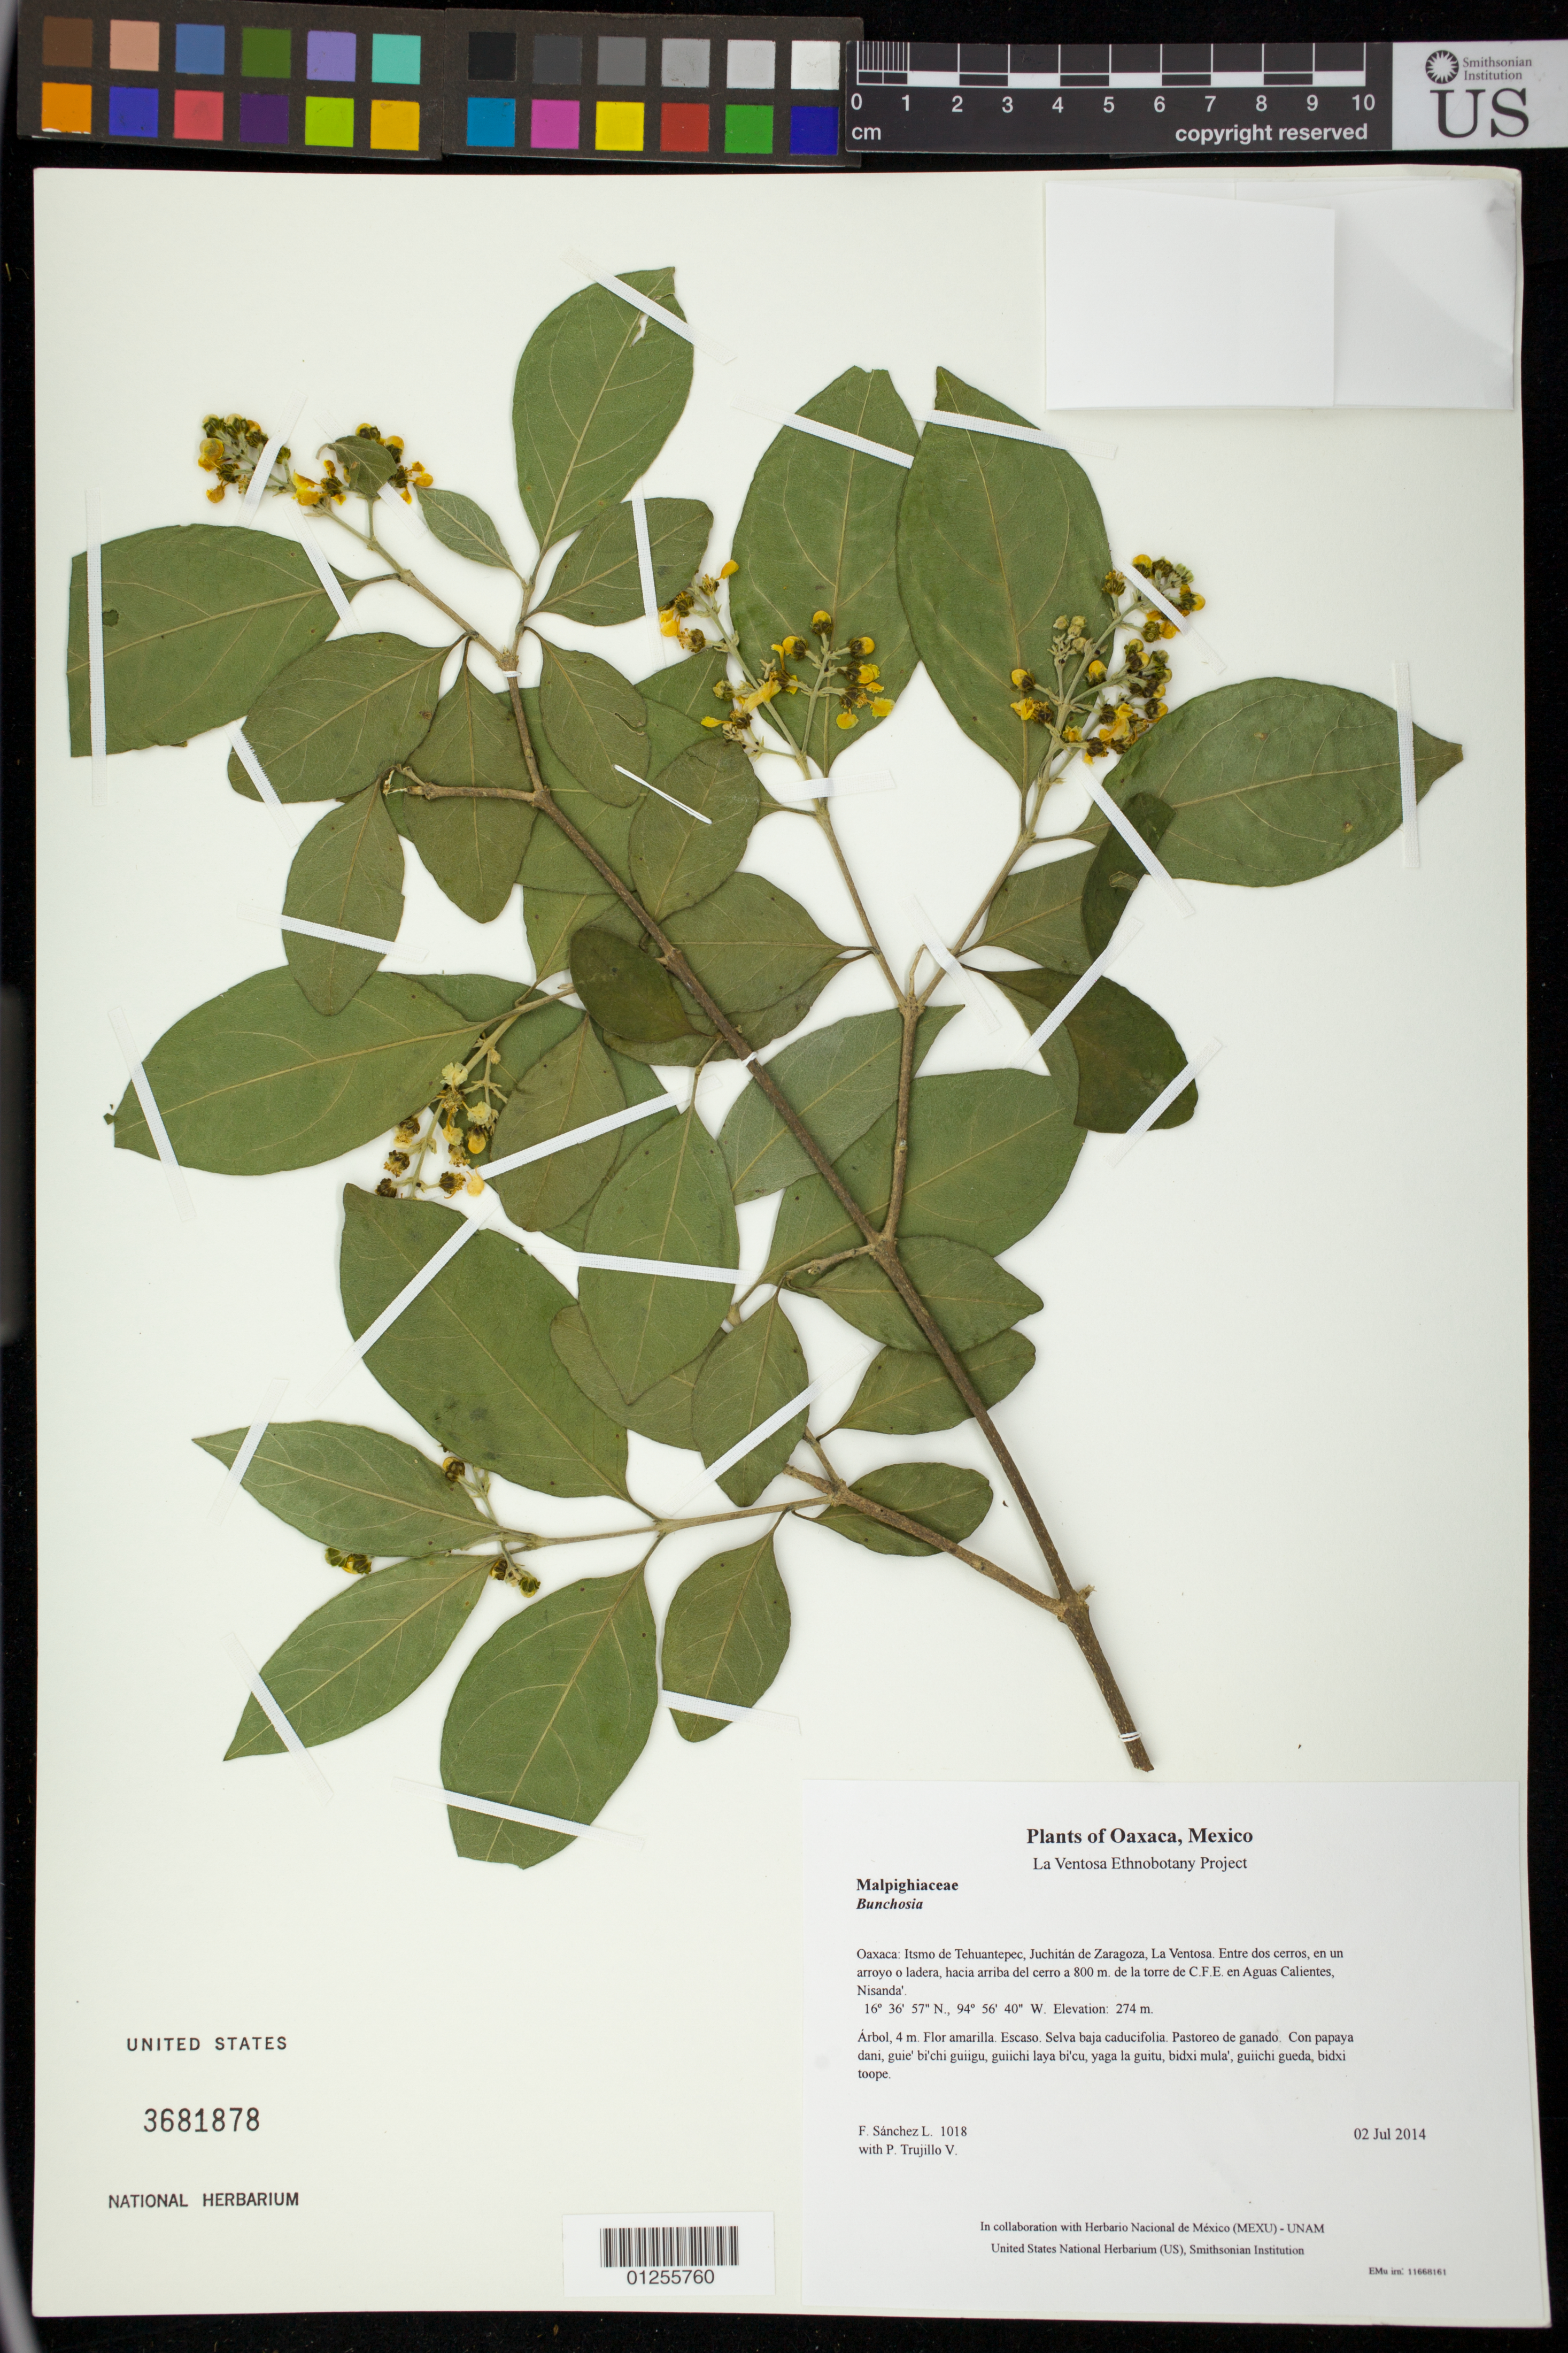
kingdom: Plantae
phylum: Tracheophyta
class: Magnoliopsida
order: Malpighiales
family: Malpighiaceae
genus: Bunchosia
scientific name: Bunchosia strigosa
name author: Schltdl.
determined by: Velasco G., Kenia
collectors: F. Sánchez L. & P. Trujillo V.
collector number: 1018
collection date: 2014-07-02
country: Mexico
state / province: Oaxaca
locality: Itsmo de Tehuantepec, Juchitán de Zaragoza, La Ventosa. Entre dos cerros, en un arroyo o ladera, hacia arriba del cerro a 800 m. de la torre de C.F.E. en Aguas Calientes, Nisanda'.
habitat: Selva baja caducifolia. Pastoreo de ganado.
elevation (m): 274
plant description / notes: JEBOT, MEXU, SERO, US; Yaga. 4 m. Guie' naguchi. Huaxie'.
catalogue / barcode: US 3681878